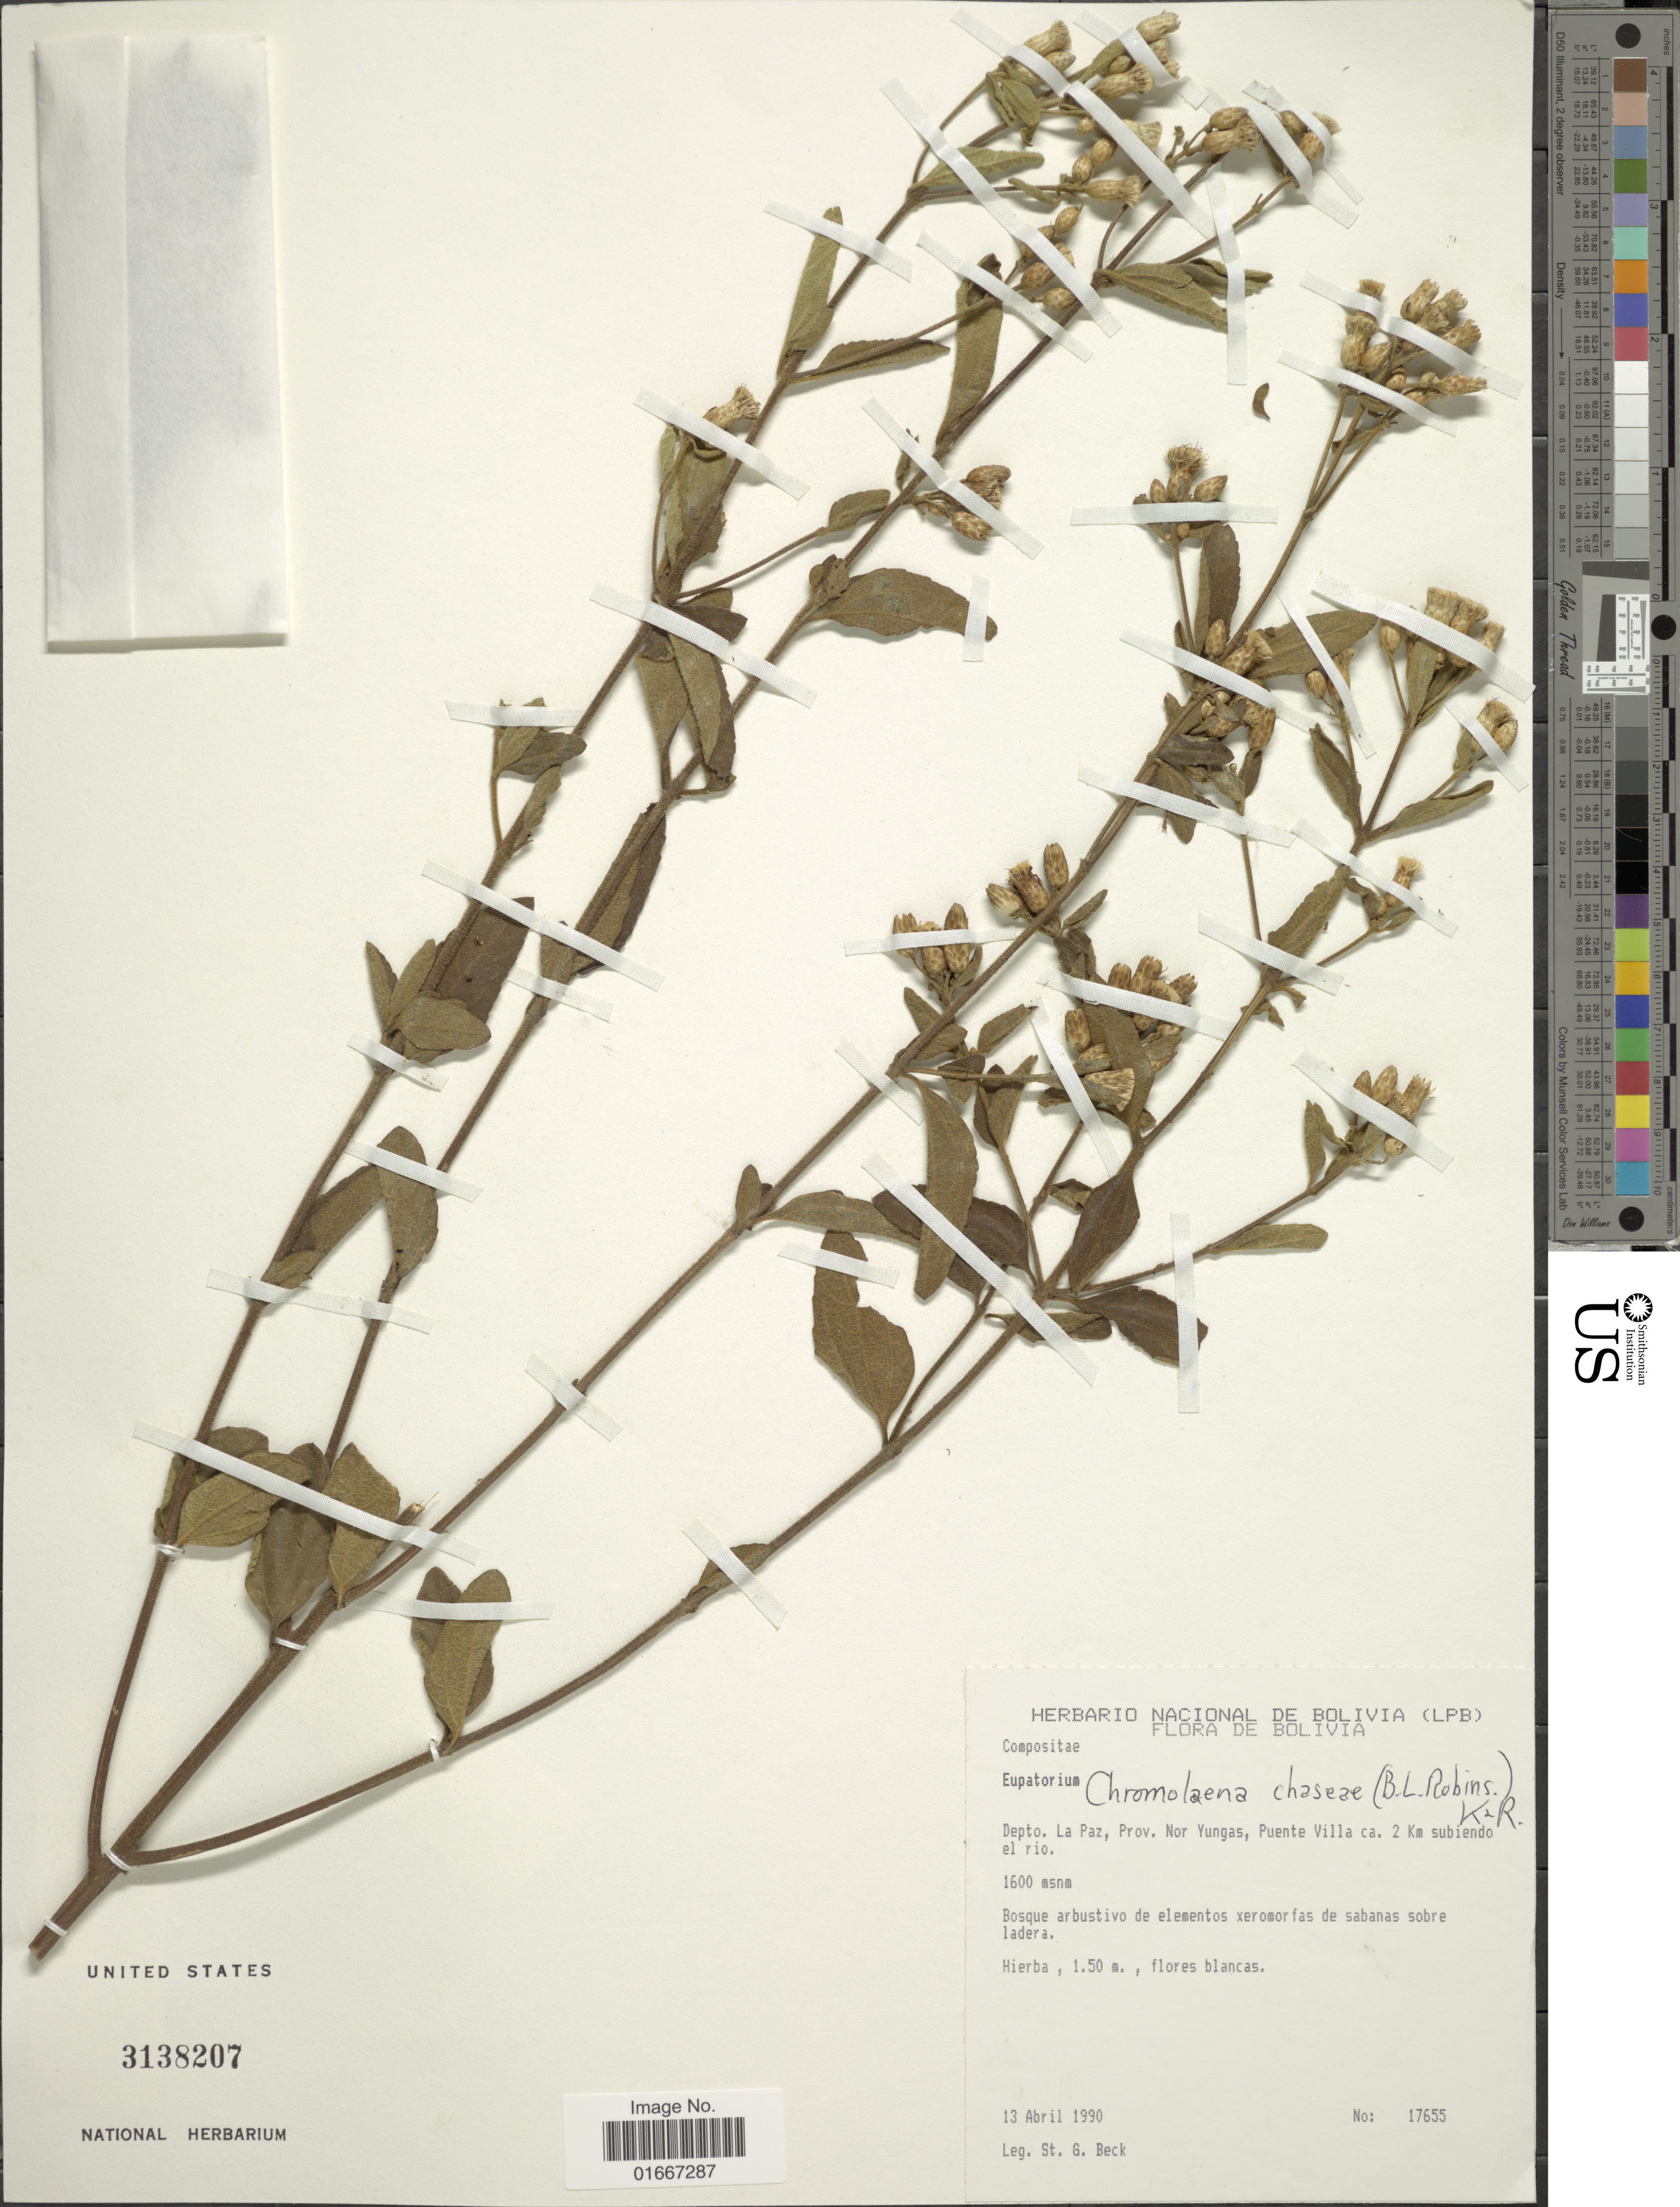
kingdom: Plantae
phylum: Tracheophyta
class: Magnoliopsida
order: Asterales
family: Asteraceae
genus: Chromolaena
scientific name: Chromolaena chaseae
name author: (B.L. Rob.) R.M. King & H. Rob.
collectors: S. G. Beck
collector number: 17655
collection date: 1990-04-13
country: Bolivia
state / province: La Paz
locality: Prov. Nor Yungas, Puente Villa ca. 2 km subiendo en rio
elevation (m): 1600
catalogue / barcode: US 3138207